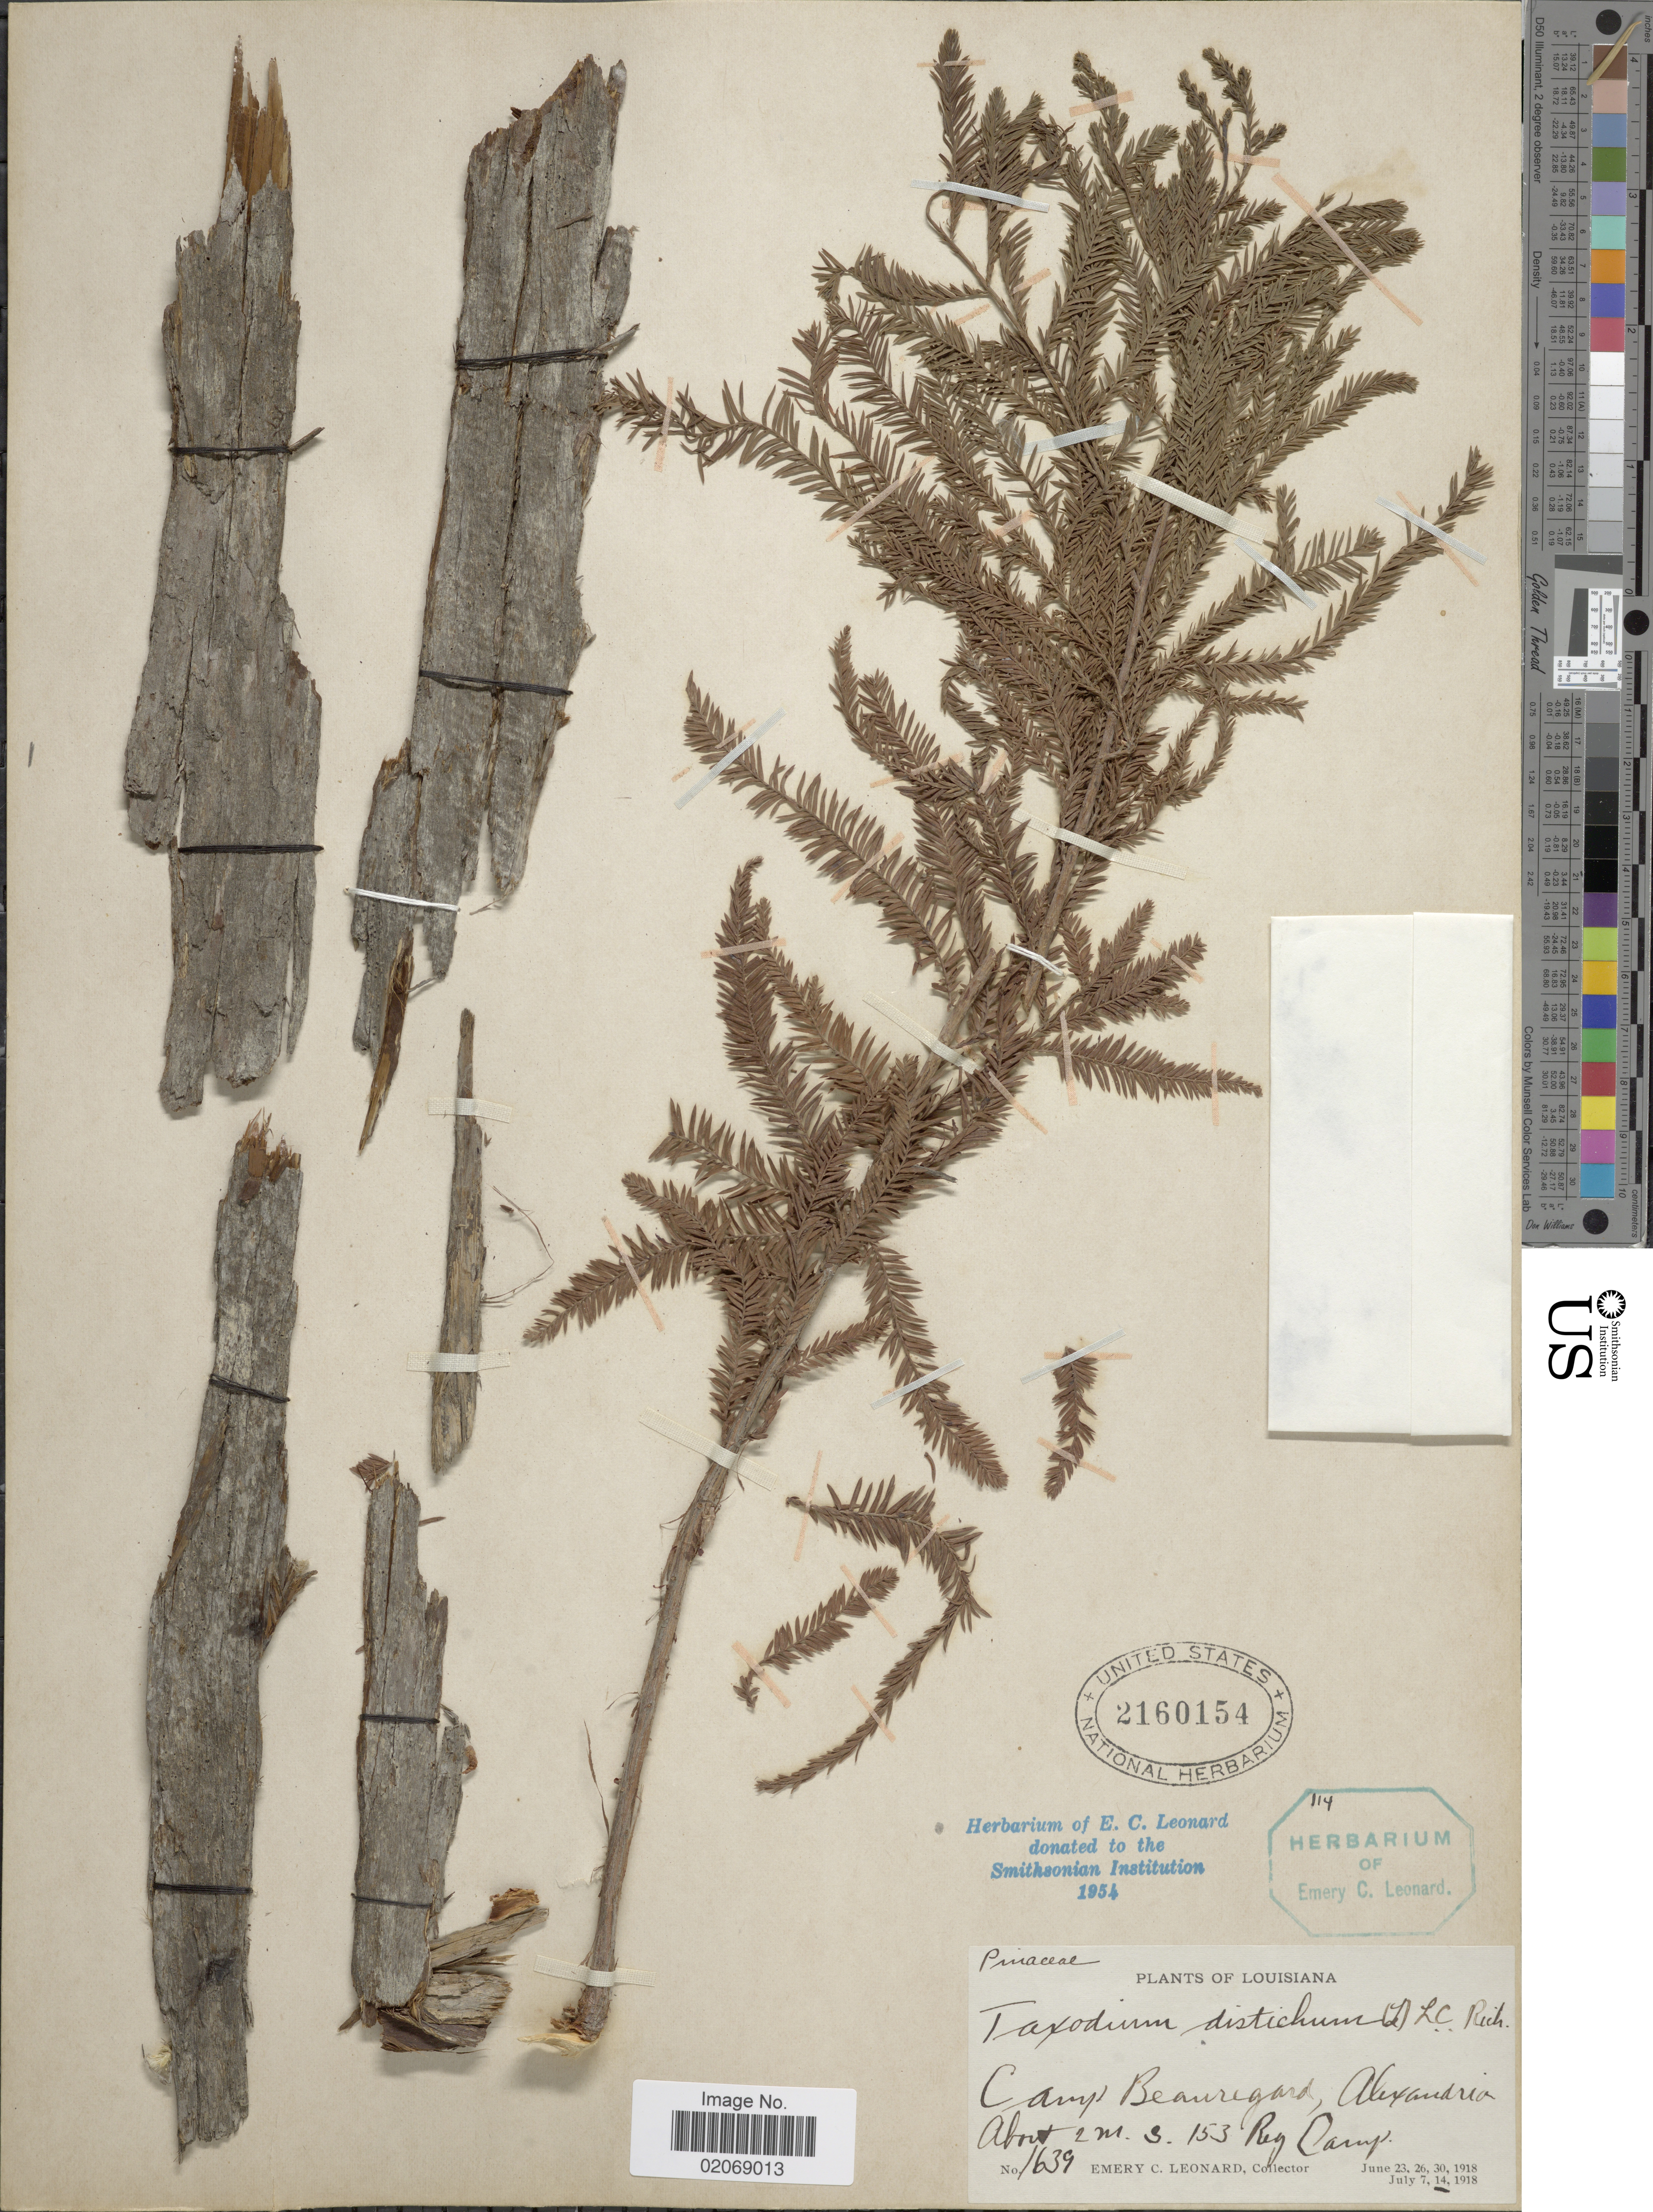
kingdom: Plantae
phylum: Tracheophyta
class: Pinopsida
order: Pinales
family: Cupressaceae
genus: Taxodium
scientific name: Taxodium distichum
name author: (L.) Rich.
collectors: E. C. Leonard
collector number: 1639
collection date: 1918-07-14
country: United States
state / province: Louisiana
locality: Camp Beauregard, Alexandria About 2 m. 3.153 Reg. Camp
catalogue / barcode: US 2160154